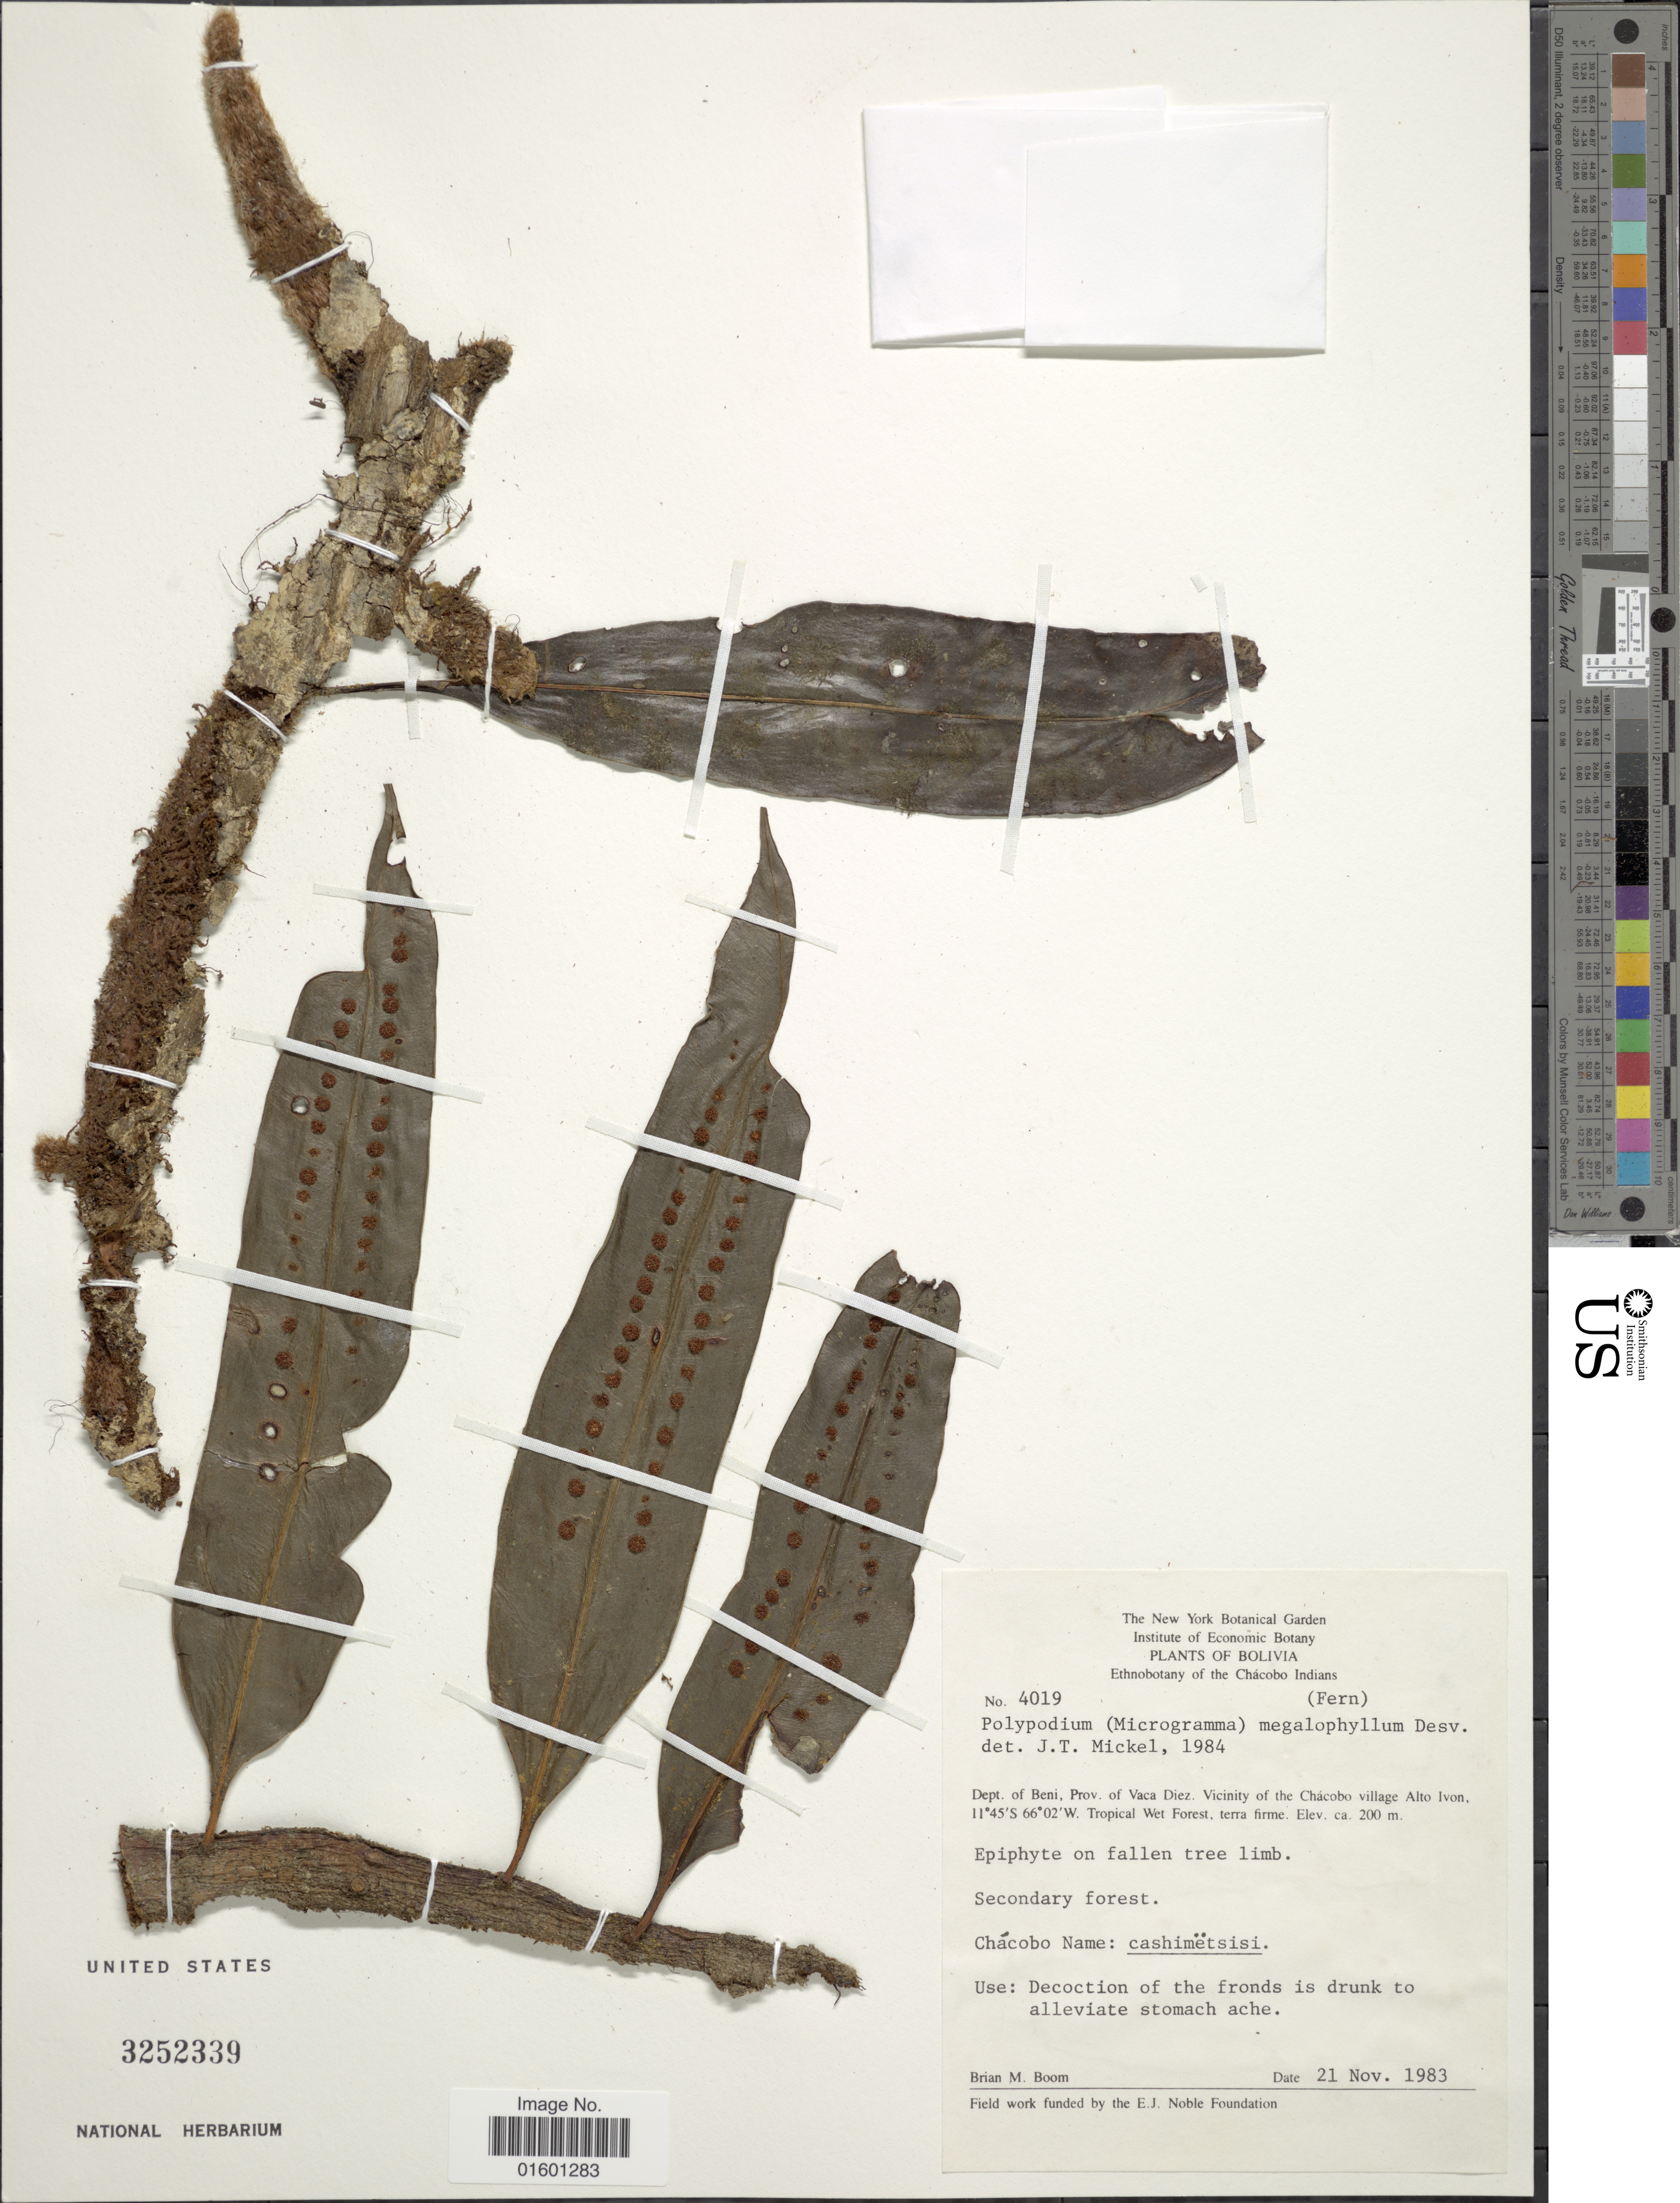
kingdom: Plantae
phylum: Tracheophyta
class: Polypodiopsida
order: Polypodiales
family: Polypodiaceae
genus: Microgramma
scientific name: Microgramma megalophylla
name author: (Desv.) de la Sota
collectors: B. M. Boom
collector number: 4019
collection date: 1983-11-21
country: Bolivia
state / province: Beni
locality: Prov. of Vaca Diez. Vicinity of the Chacobo village Alto Ivon. Tropical Wet Forest, terra firme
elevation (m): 200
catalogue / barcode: US 3252339